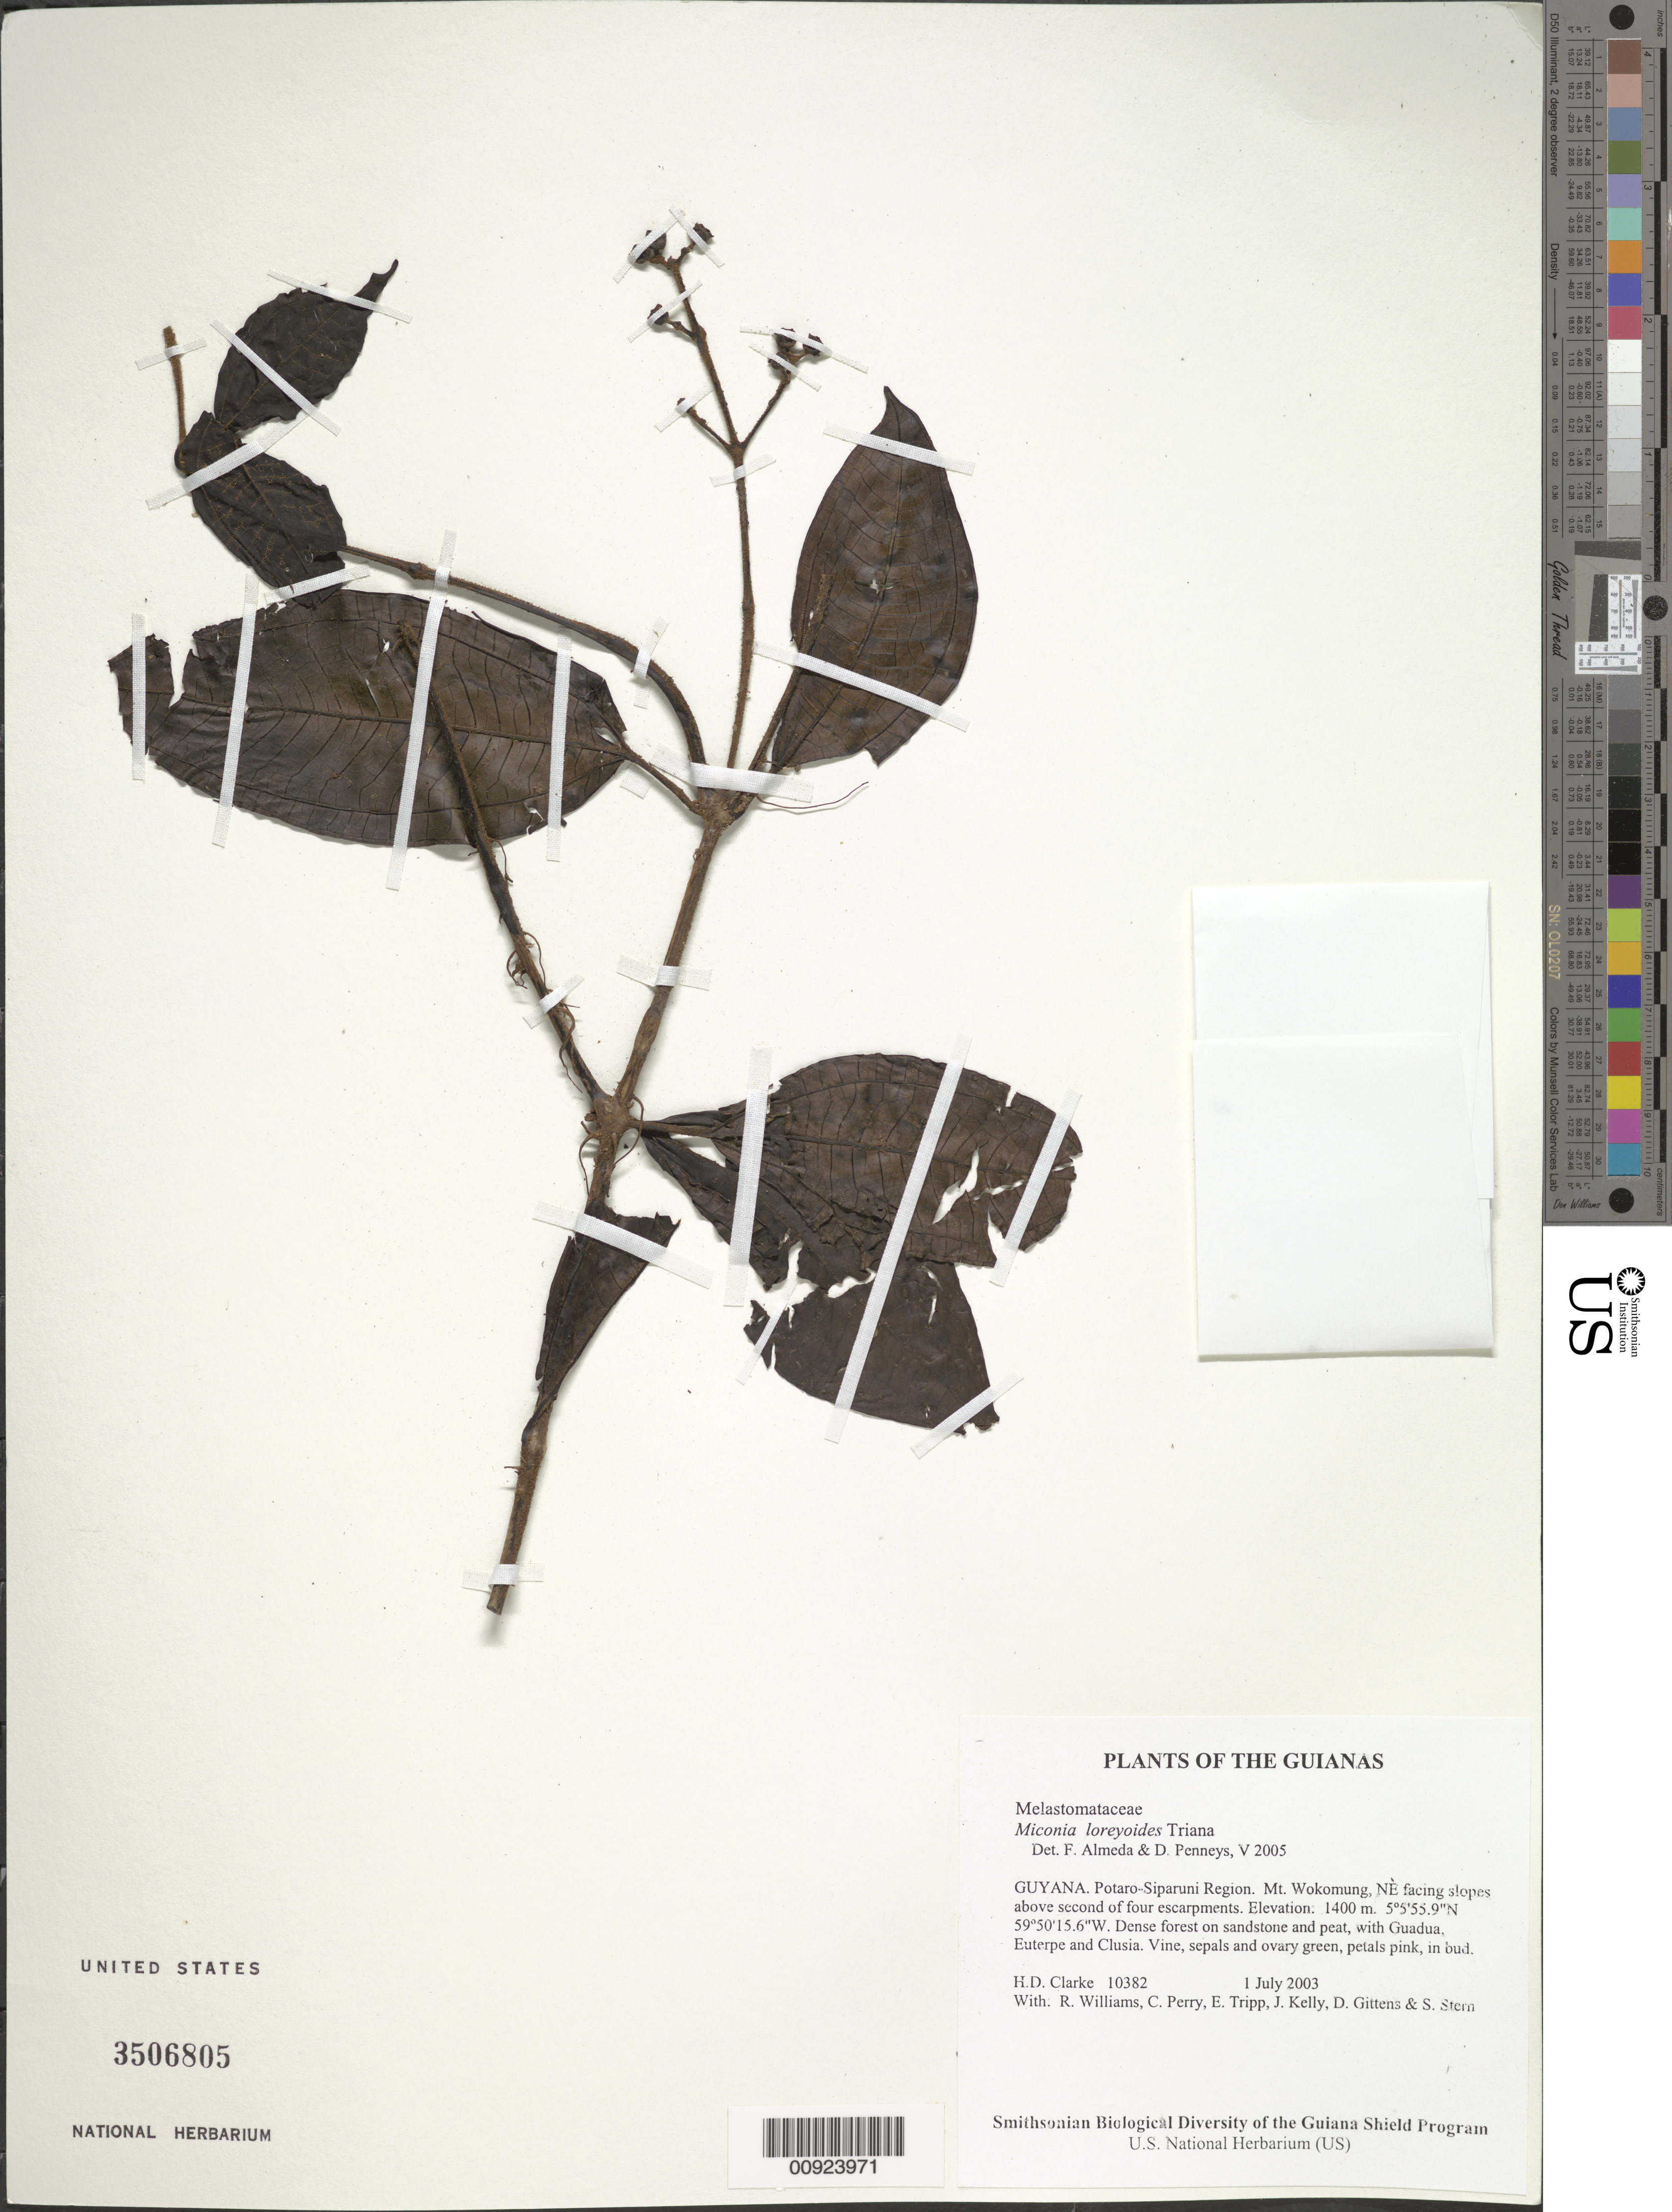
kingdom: Plantae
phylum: Tracheophyta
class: Magnoliopsida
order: Myrtales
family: Melastomataceae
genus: Miconia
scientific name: Miconia loreyoides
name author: Triana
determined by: Almeda, F.; Penneys, D. S.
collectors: H. D. Clarke, R. Williams, C. Perry, E. Tripp, J. Kelly, D. Gittens & S. R. Stern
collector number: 10382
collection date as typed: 1 July 2003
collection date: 2003-07-01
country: Guyana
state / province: Potaro-Siparuni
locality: Mt. Wokomung, NE facing slopes above second of four escarpments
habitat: Dense forest on sandstone and peat, with Guadua, Euterpe and Clusia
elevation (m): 1400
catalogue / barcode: US 3506805